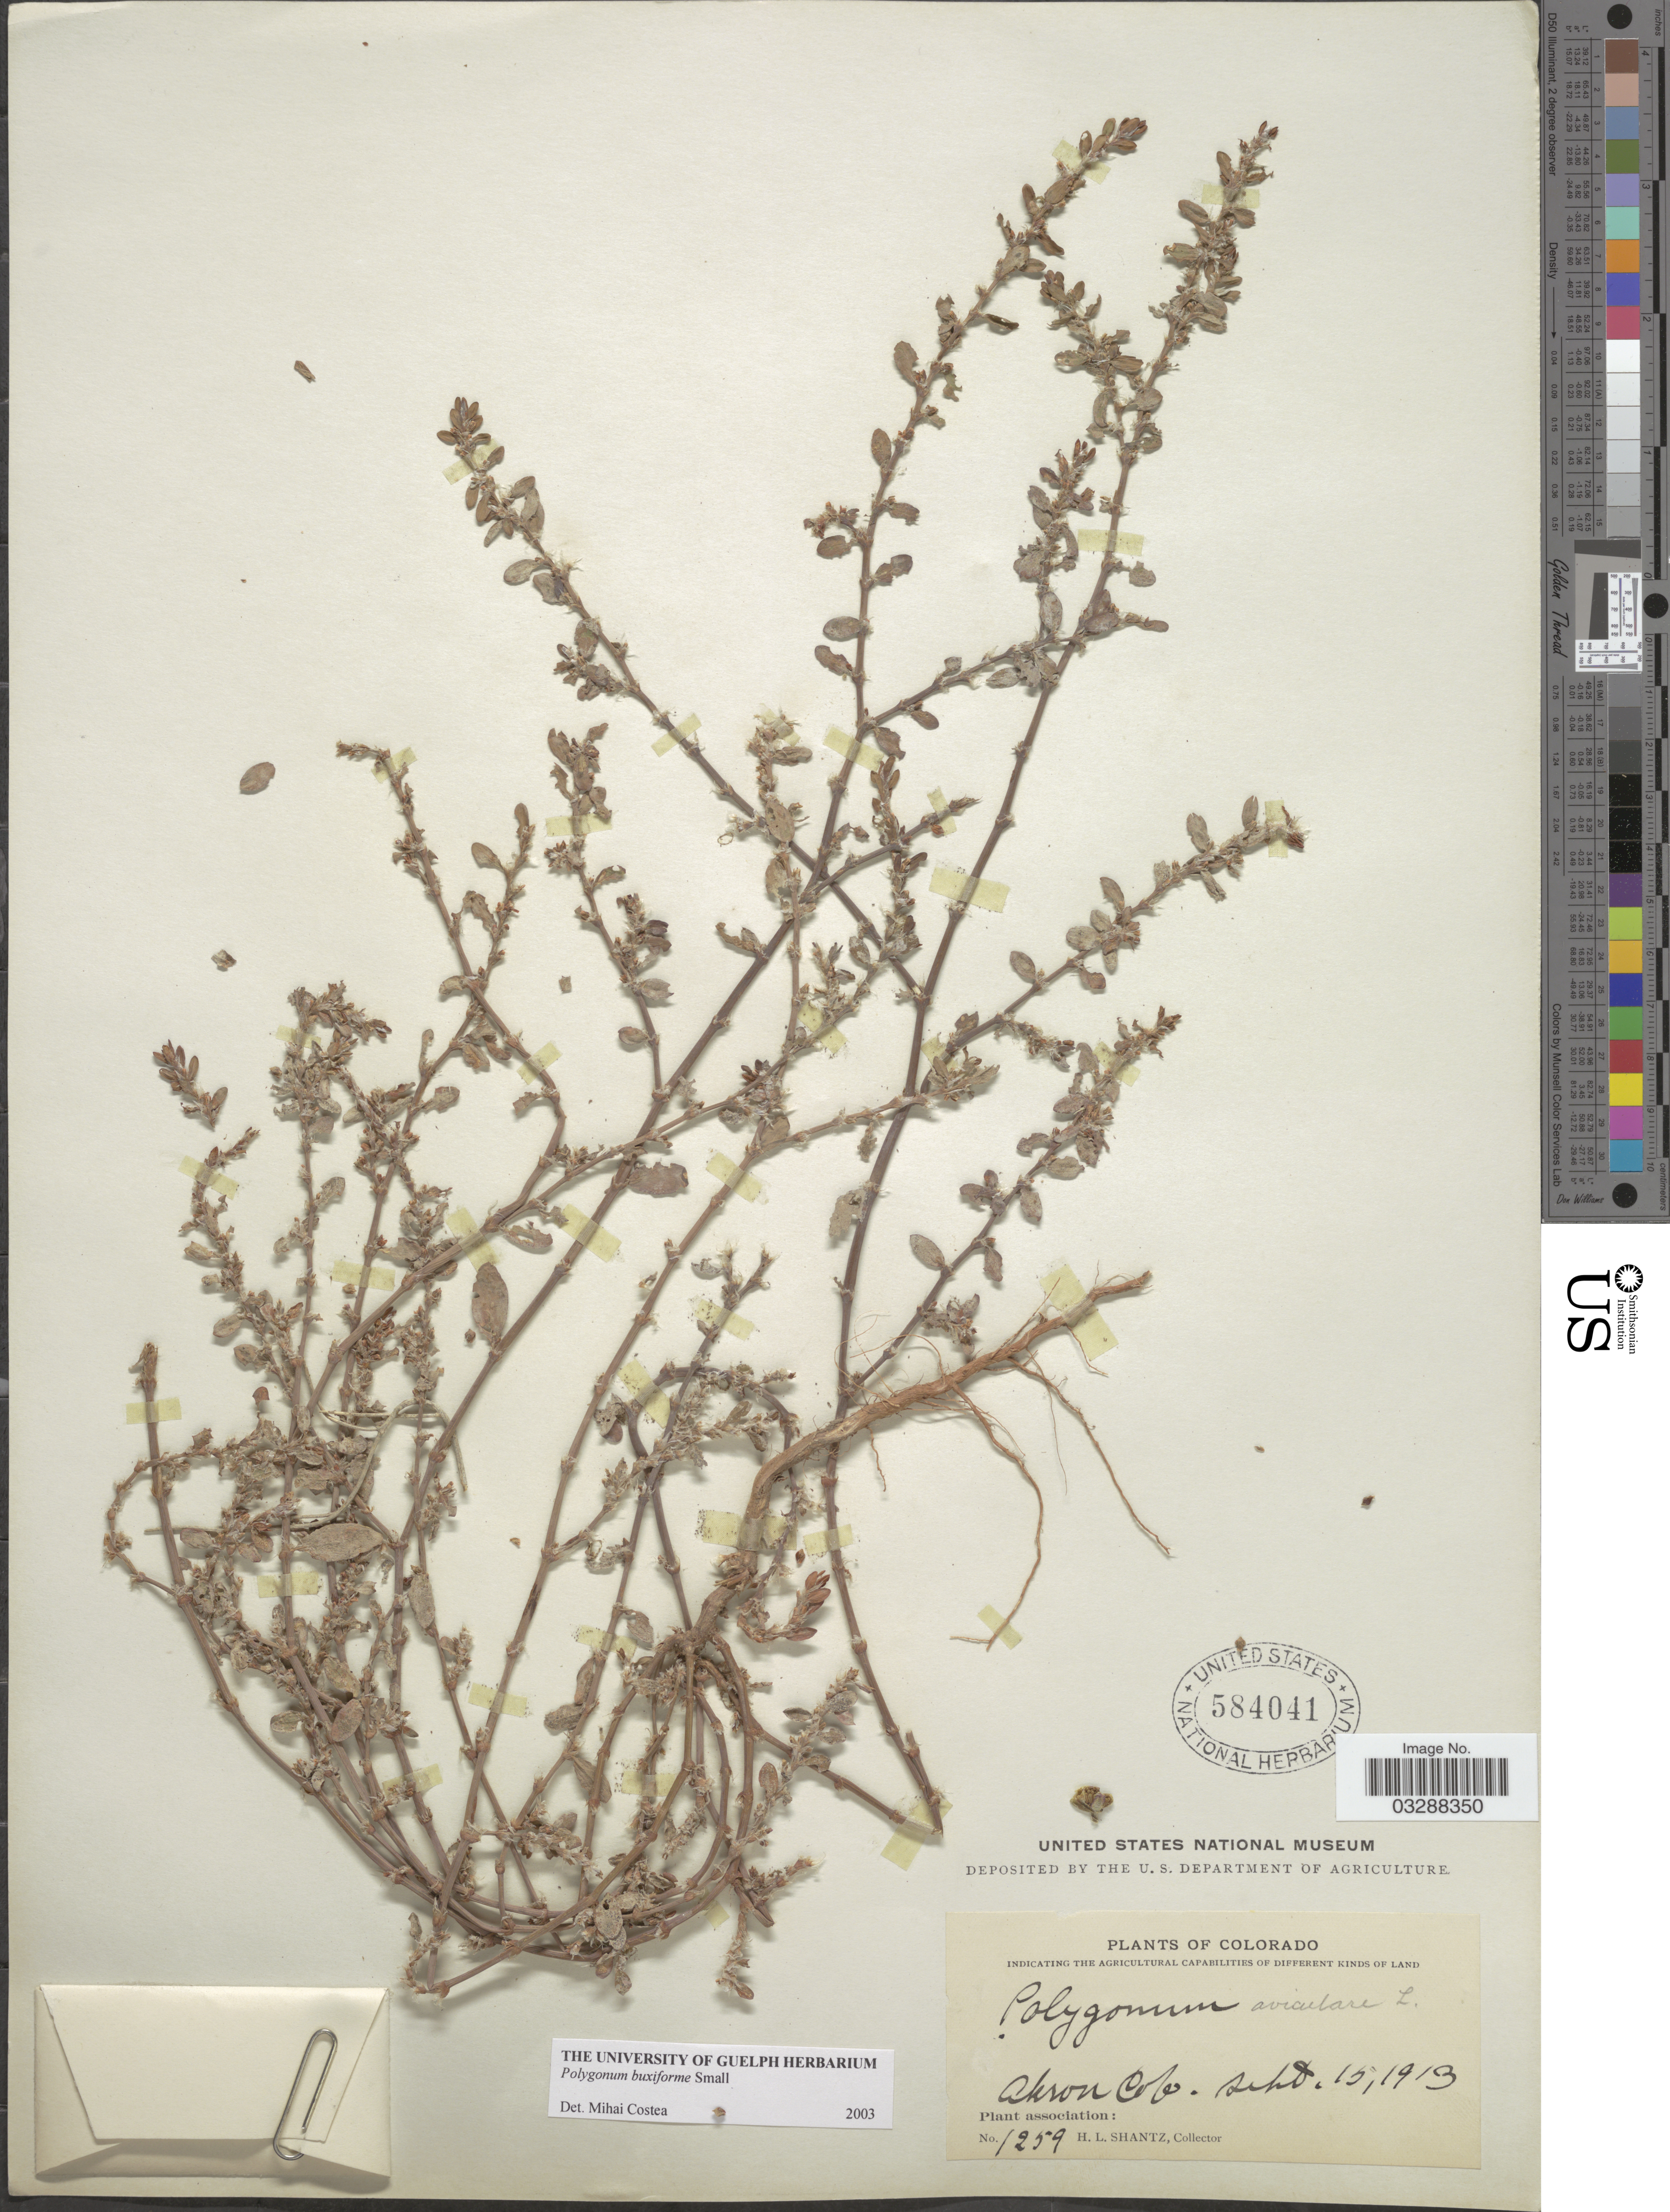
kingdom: Plantae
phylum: Tracheophyta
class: Magnoliopsida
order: Caryophyllales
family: Polygonaceae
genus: Polygonum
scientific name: Polygonum buxiforme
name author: Small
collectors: H. Shantz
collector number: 1259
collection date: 1913-09-15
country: United States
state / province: Colorado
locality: Akron.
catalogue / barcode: US 584041